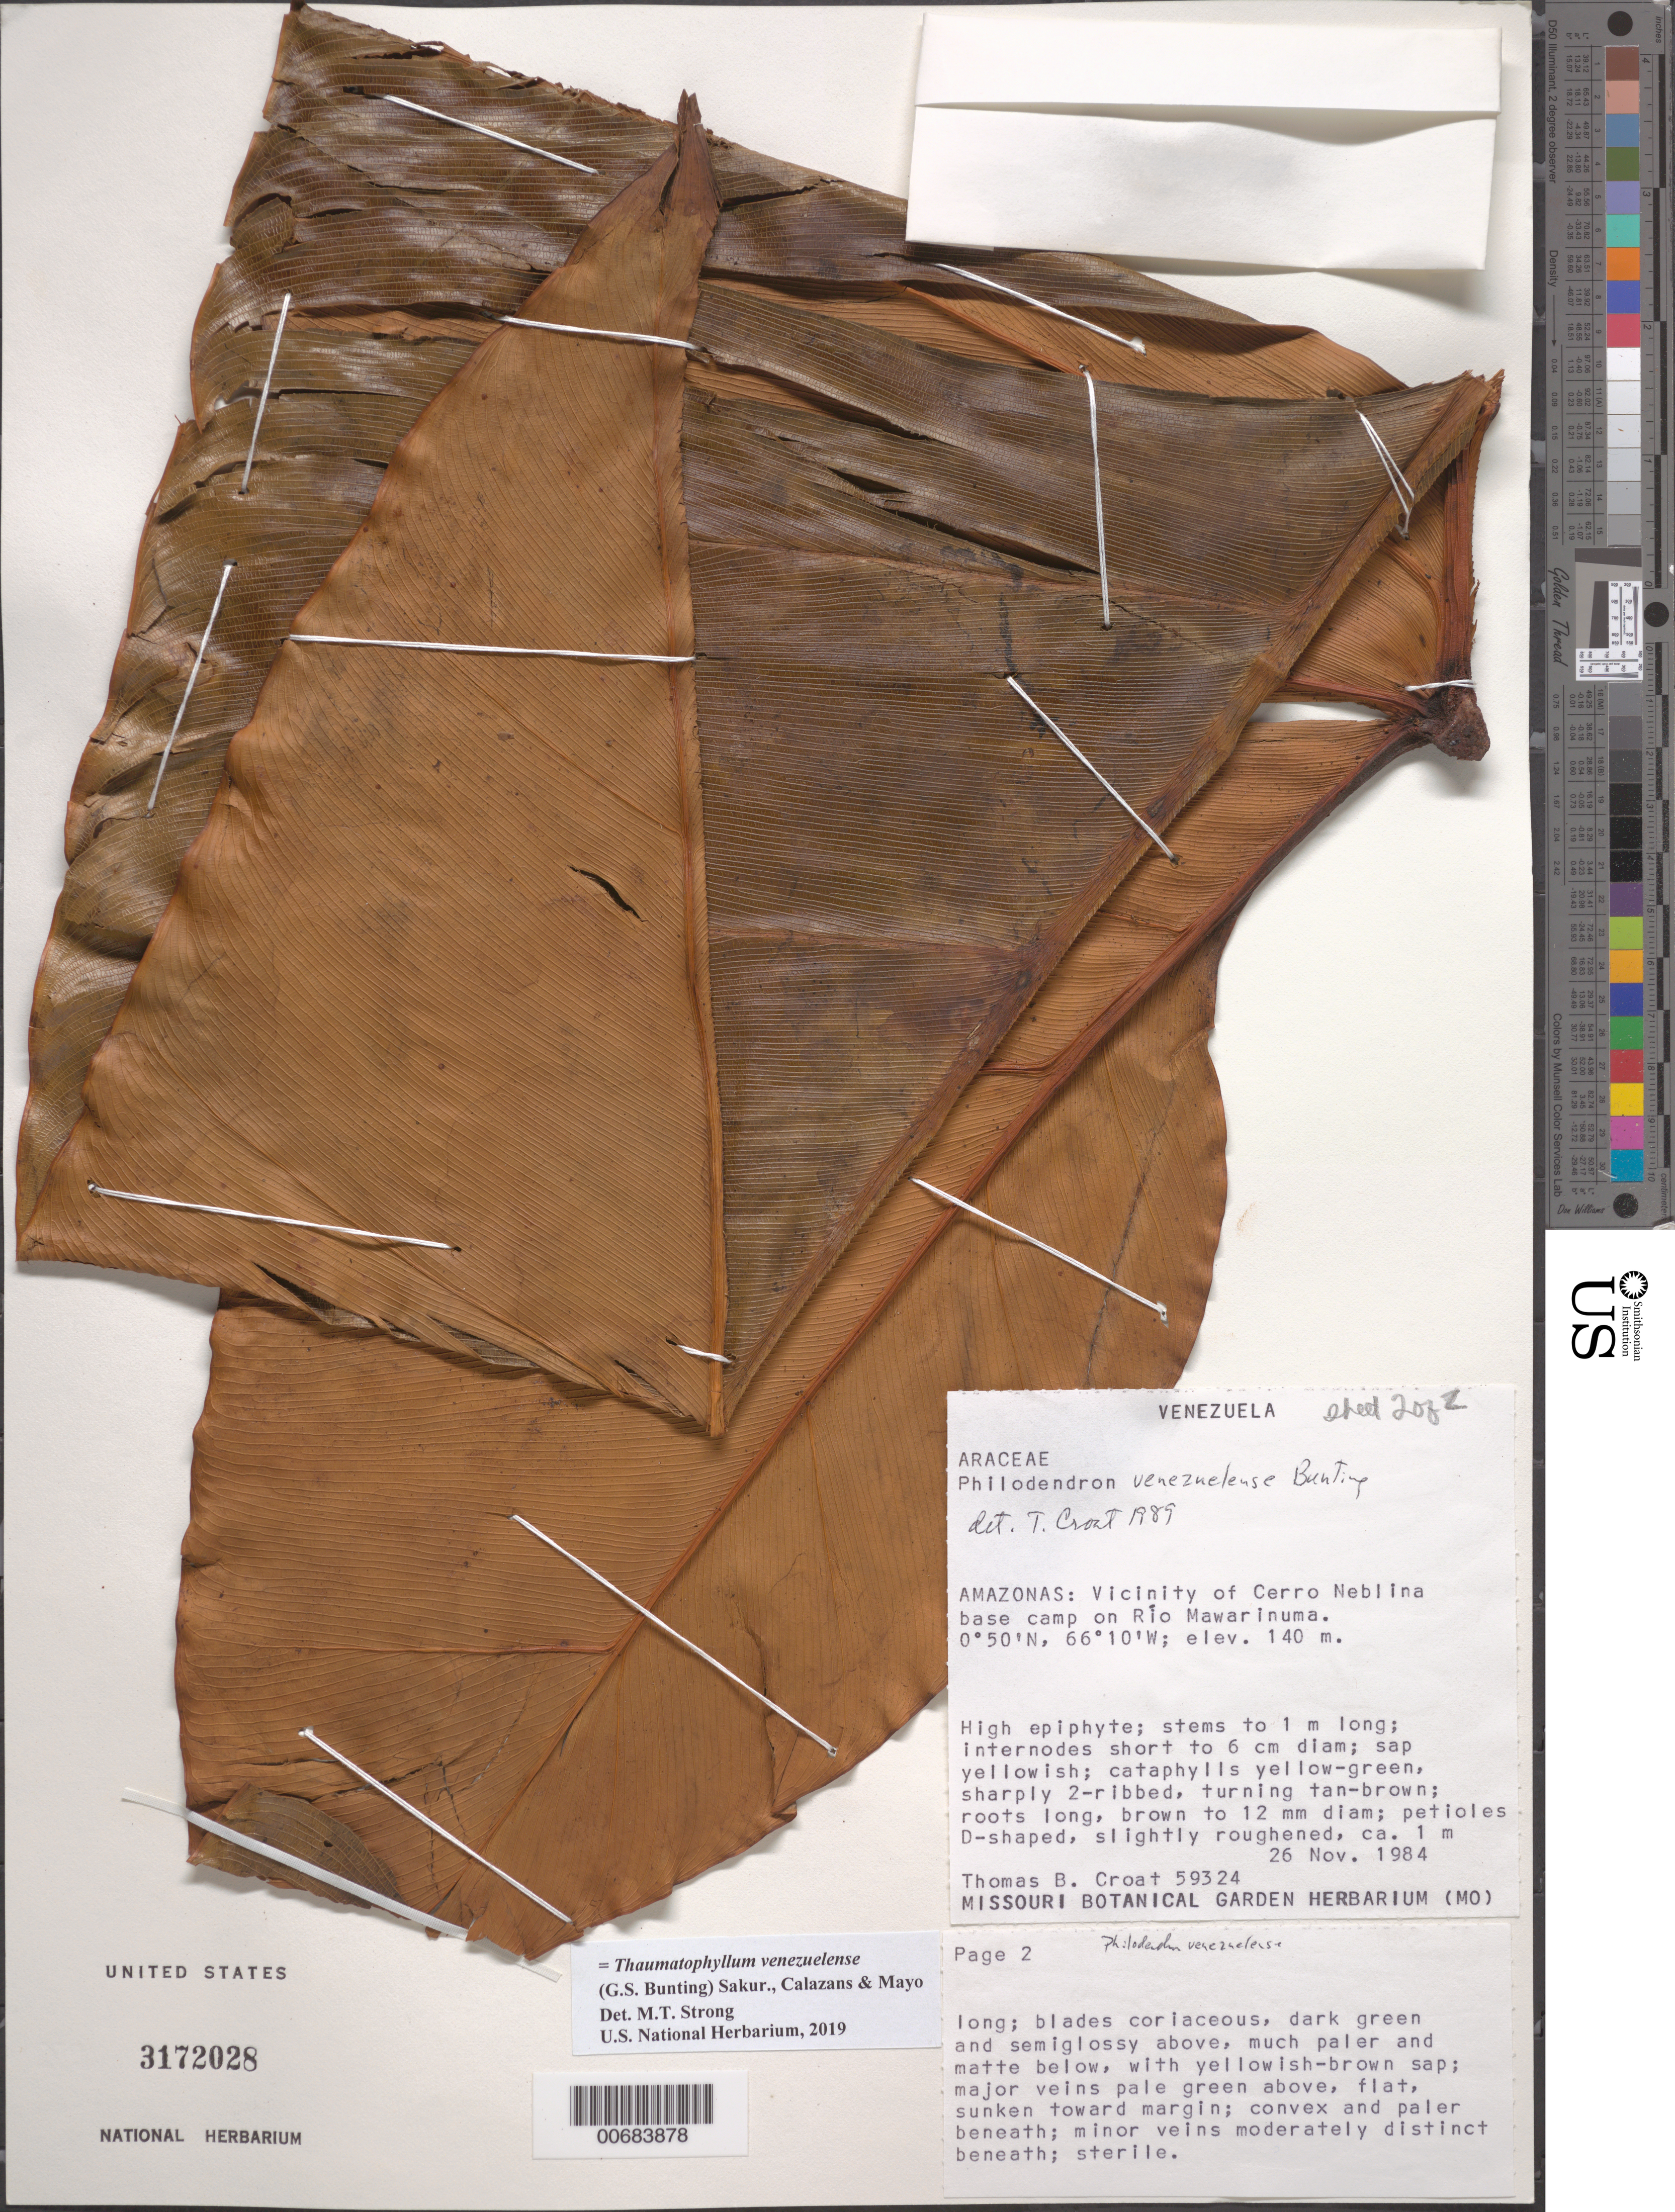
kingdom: Plantae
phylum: Tracheophyta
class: Liliopsida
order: Alismatales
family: Araceae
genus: Thaumatophyllum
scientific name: Thaumatophyllum venezuelense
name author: (G.S. Bunting) Sakur. et al.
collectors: T. B. Croat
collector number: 59324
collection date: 1984-11-26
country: Venezuela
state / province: Amazonas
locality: Vicinity of Cerro Neblina base camp on Río Mawarinuma.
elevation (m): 140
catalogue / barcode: US 3172028